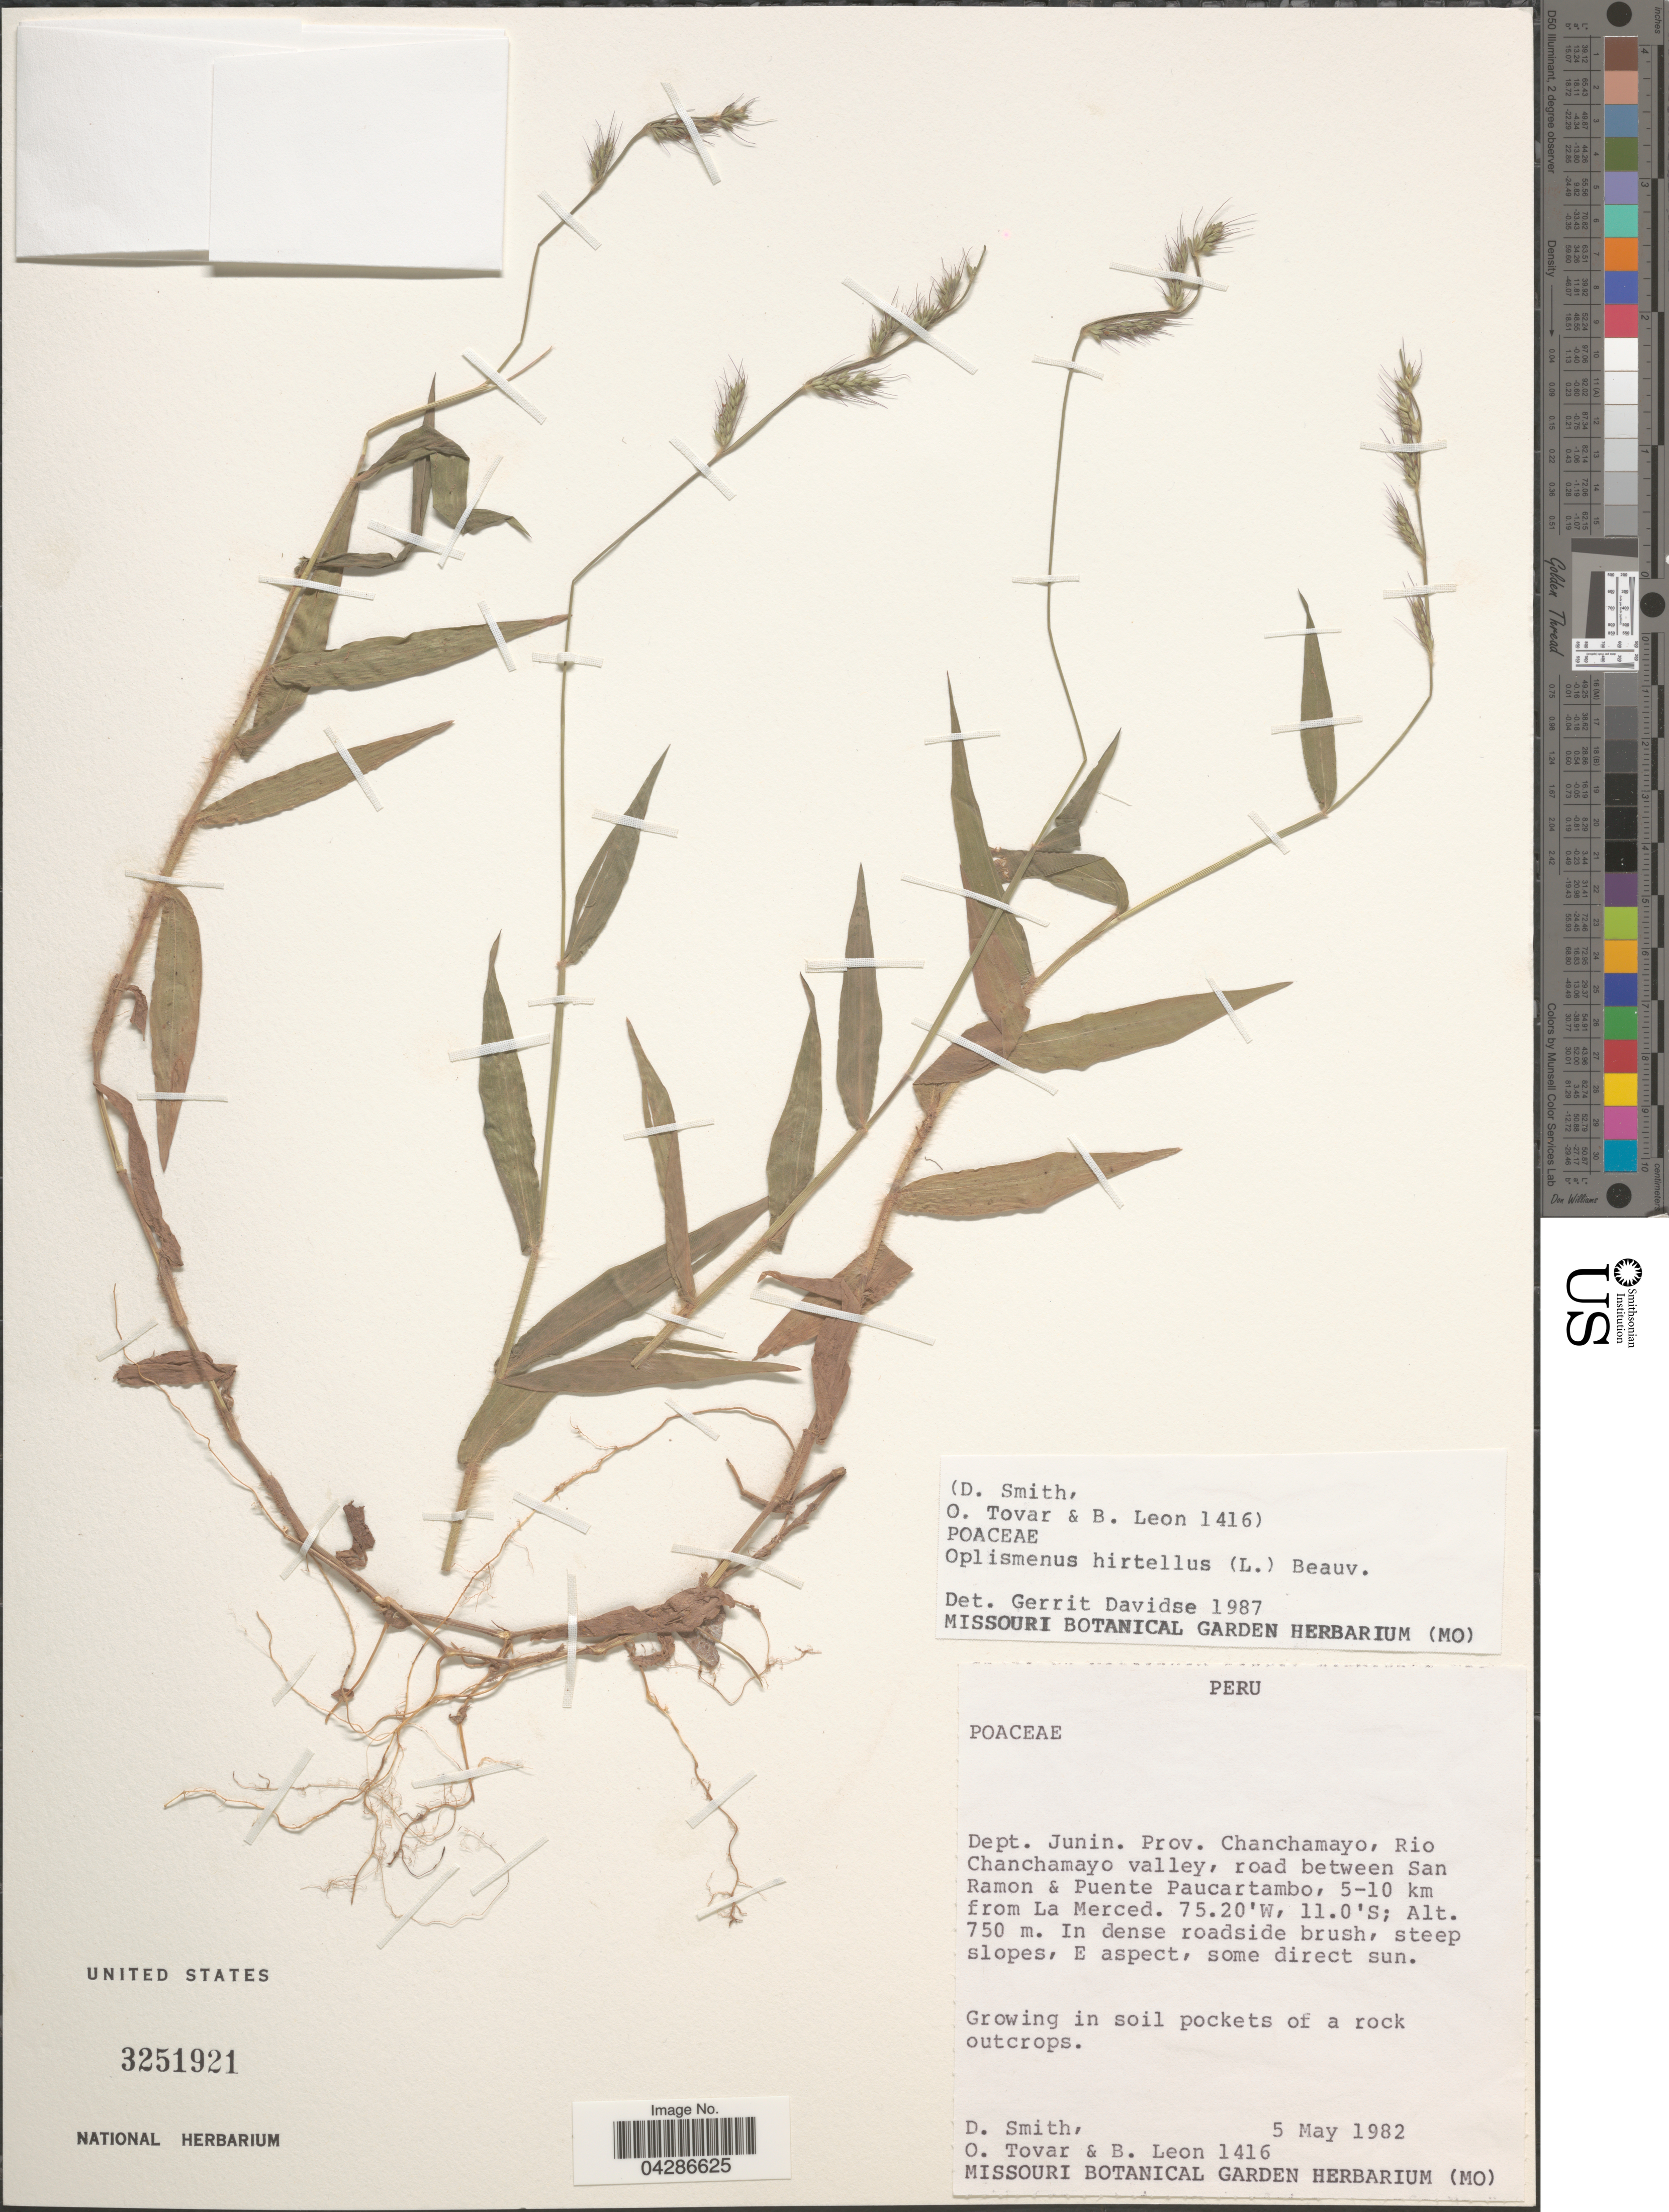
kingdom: Plantae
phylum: Tracheophyta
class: Liliopsida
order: Poales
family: Poaceae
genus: Oplismenus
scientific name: Oplismenus hirtellus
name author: (L.) P. Beauv.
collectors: D. Smith, Ó. Tovar & B. León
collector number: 1416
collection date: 1982-05-05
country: Peru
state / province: Junín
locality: Dept. Junin. Prov. Chanchamayo, Rio Chanchamayo valley, road between San Ramon & Puente Paucartambo, 5-10 km from La Merced.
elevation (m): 750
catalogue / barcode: US 3251921